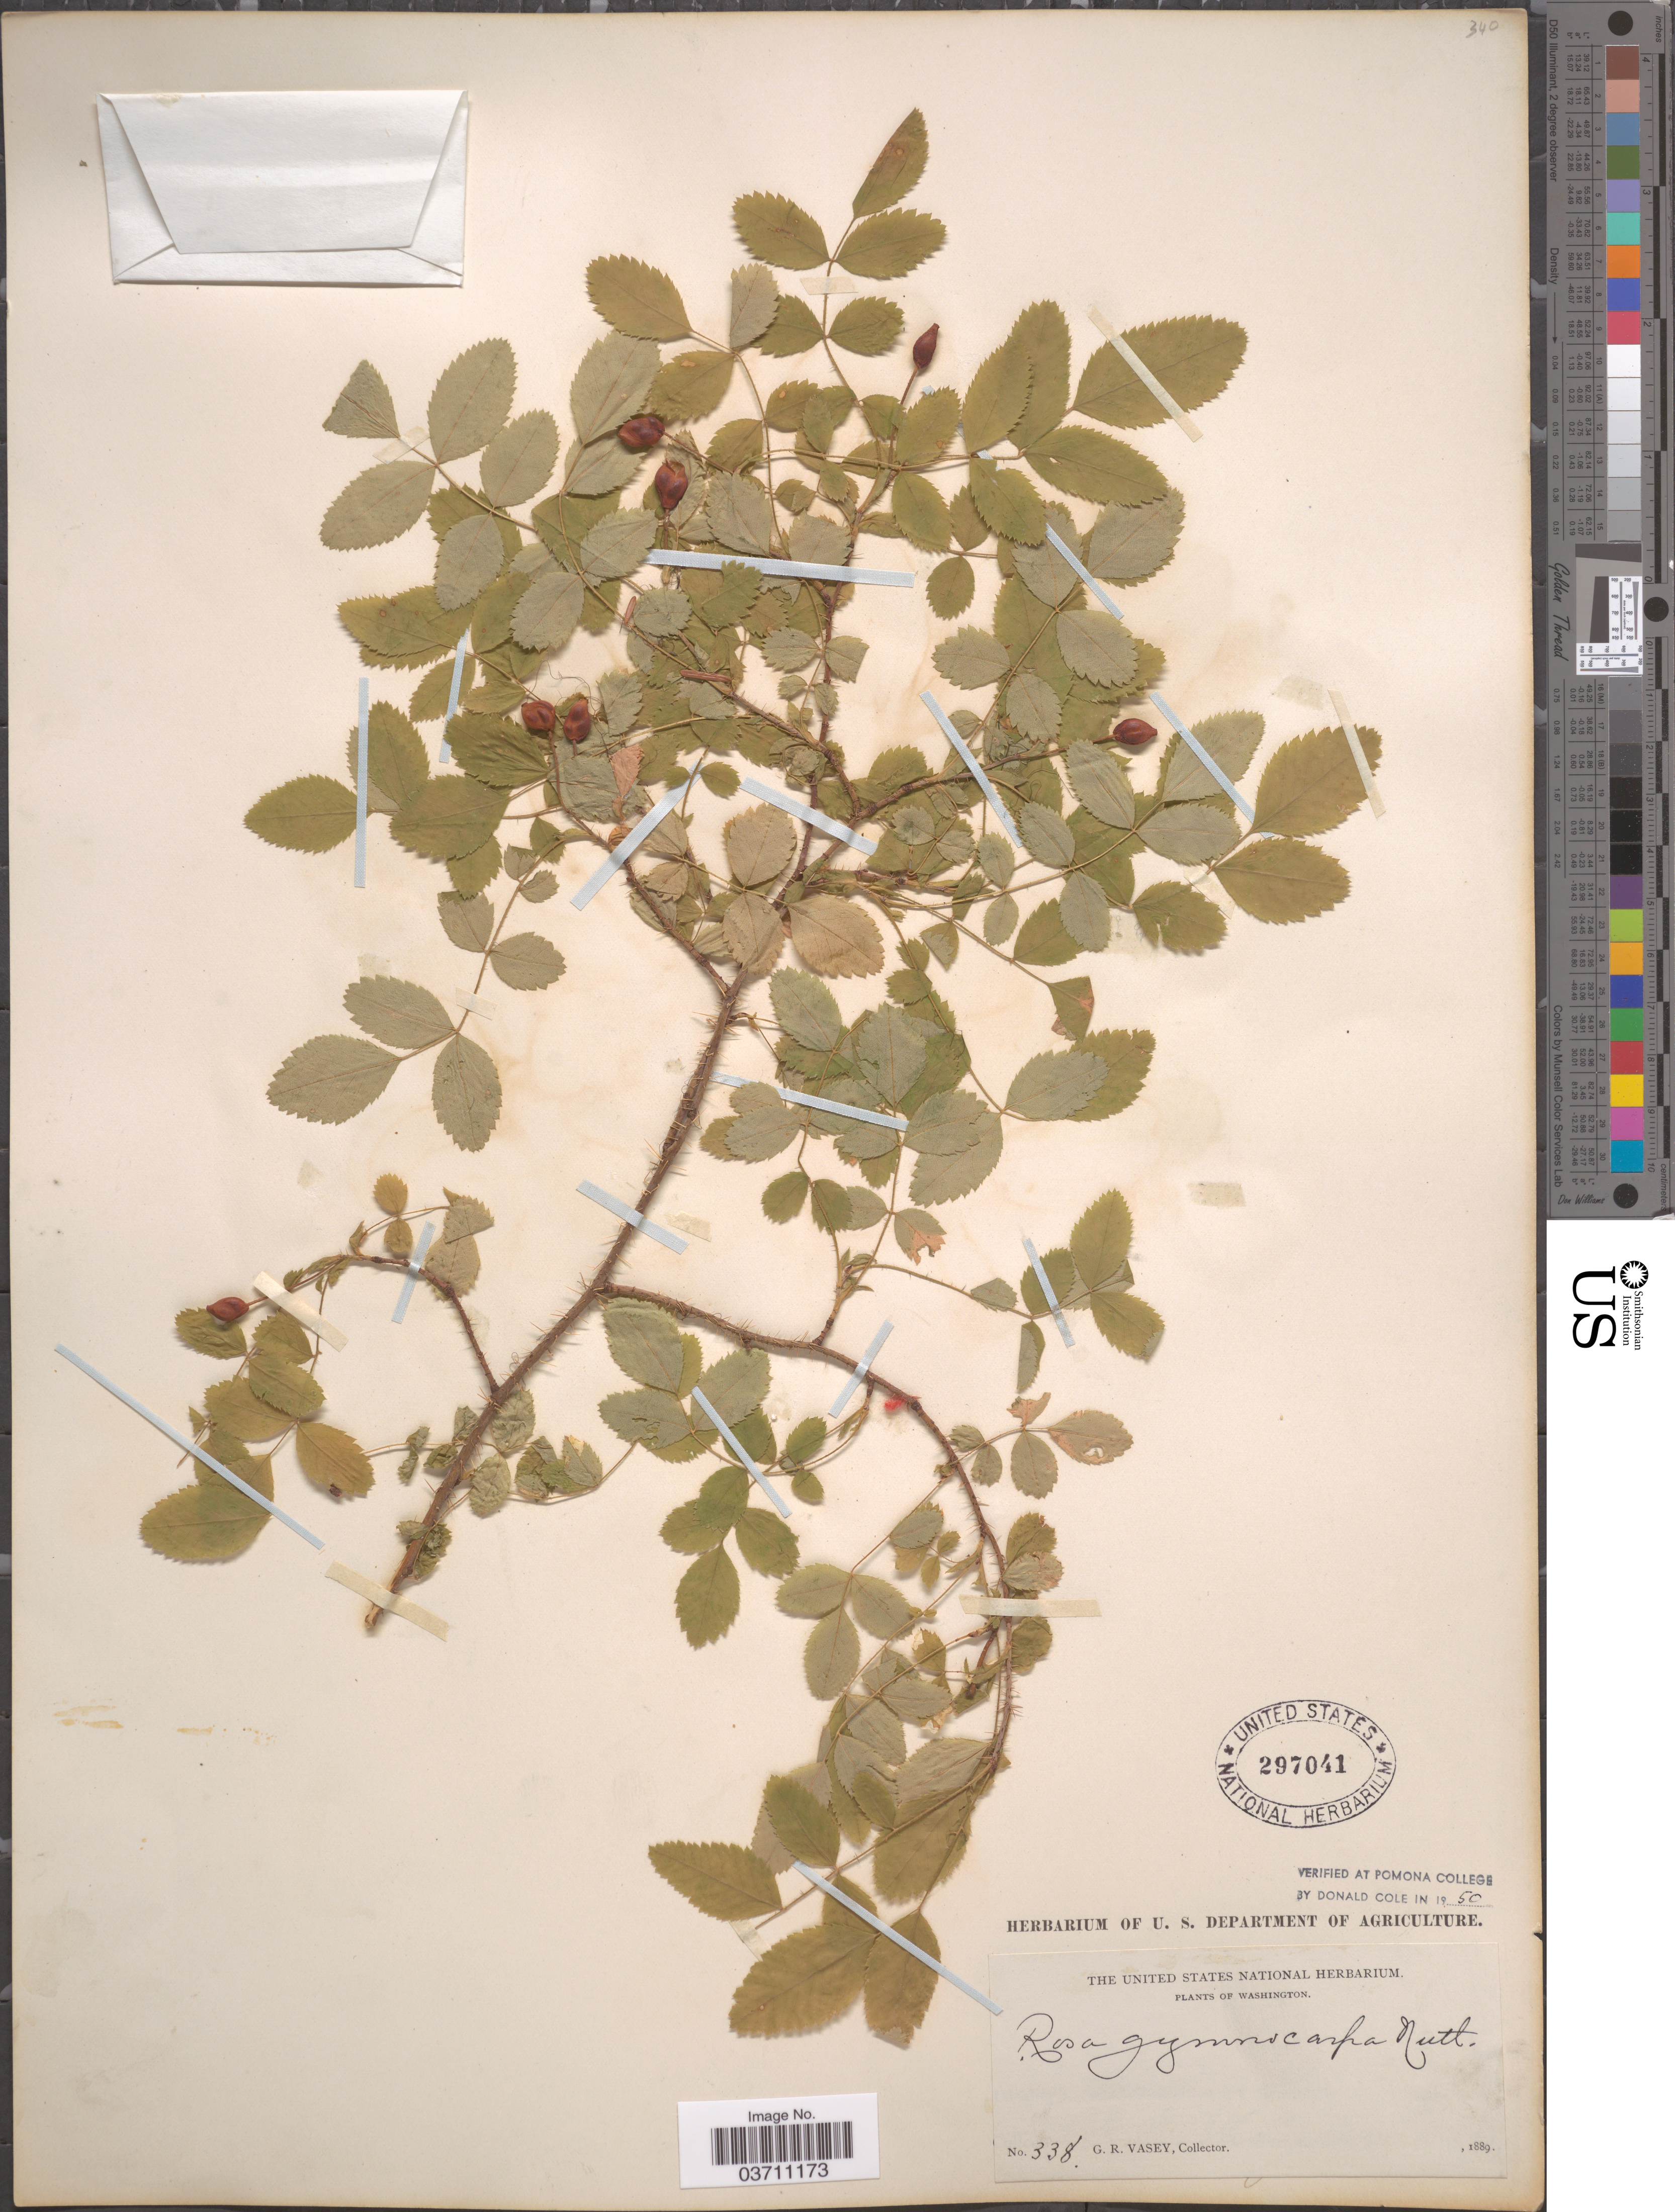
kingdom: Plantae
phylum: Tracheophyta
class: Magnoliopsida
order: Rosales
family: Rosaceae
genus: Rosa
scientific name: Rosa gymnocarpa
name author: Nutt.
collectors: G. R. Vasey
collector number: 338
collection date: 1889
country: United States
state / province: Washington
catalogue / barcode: US 297041